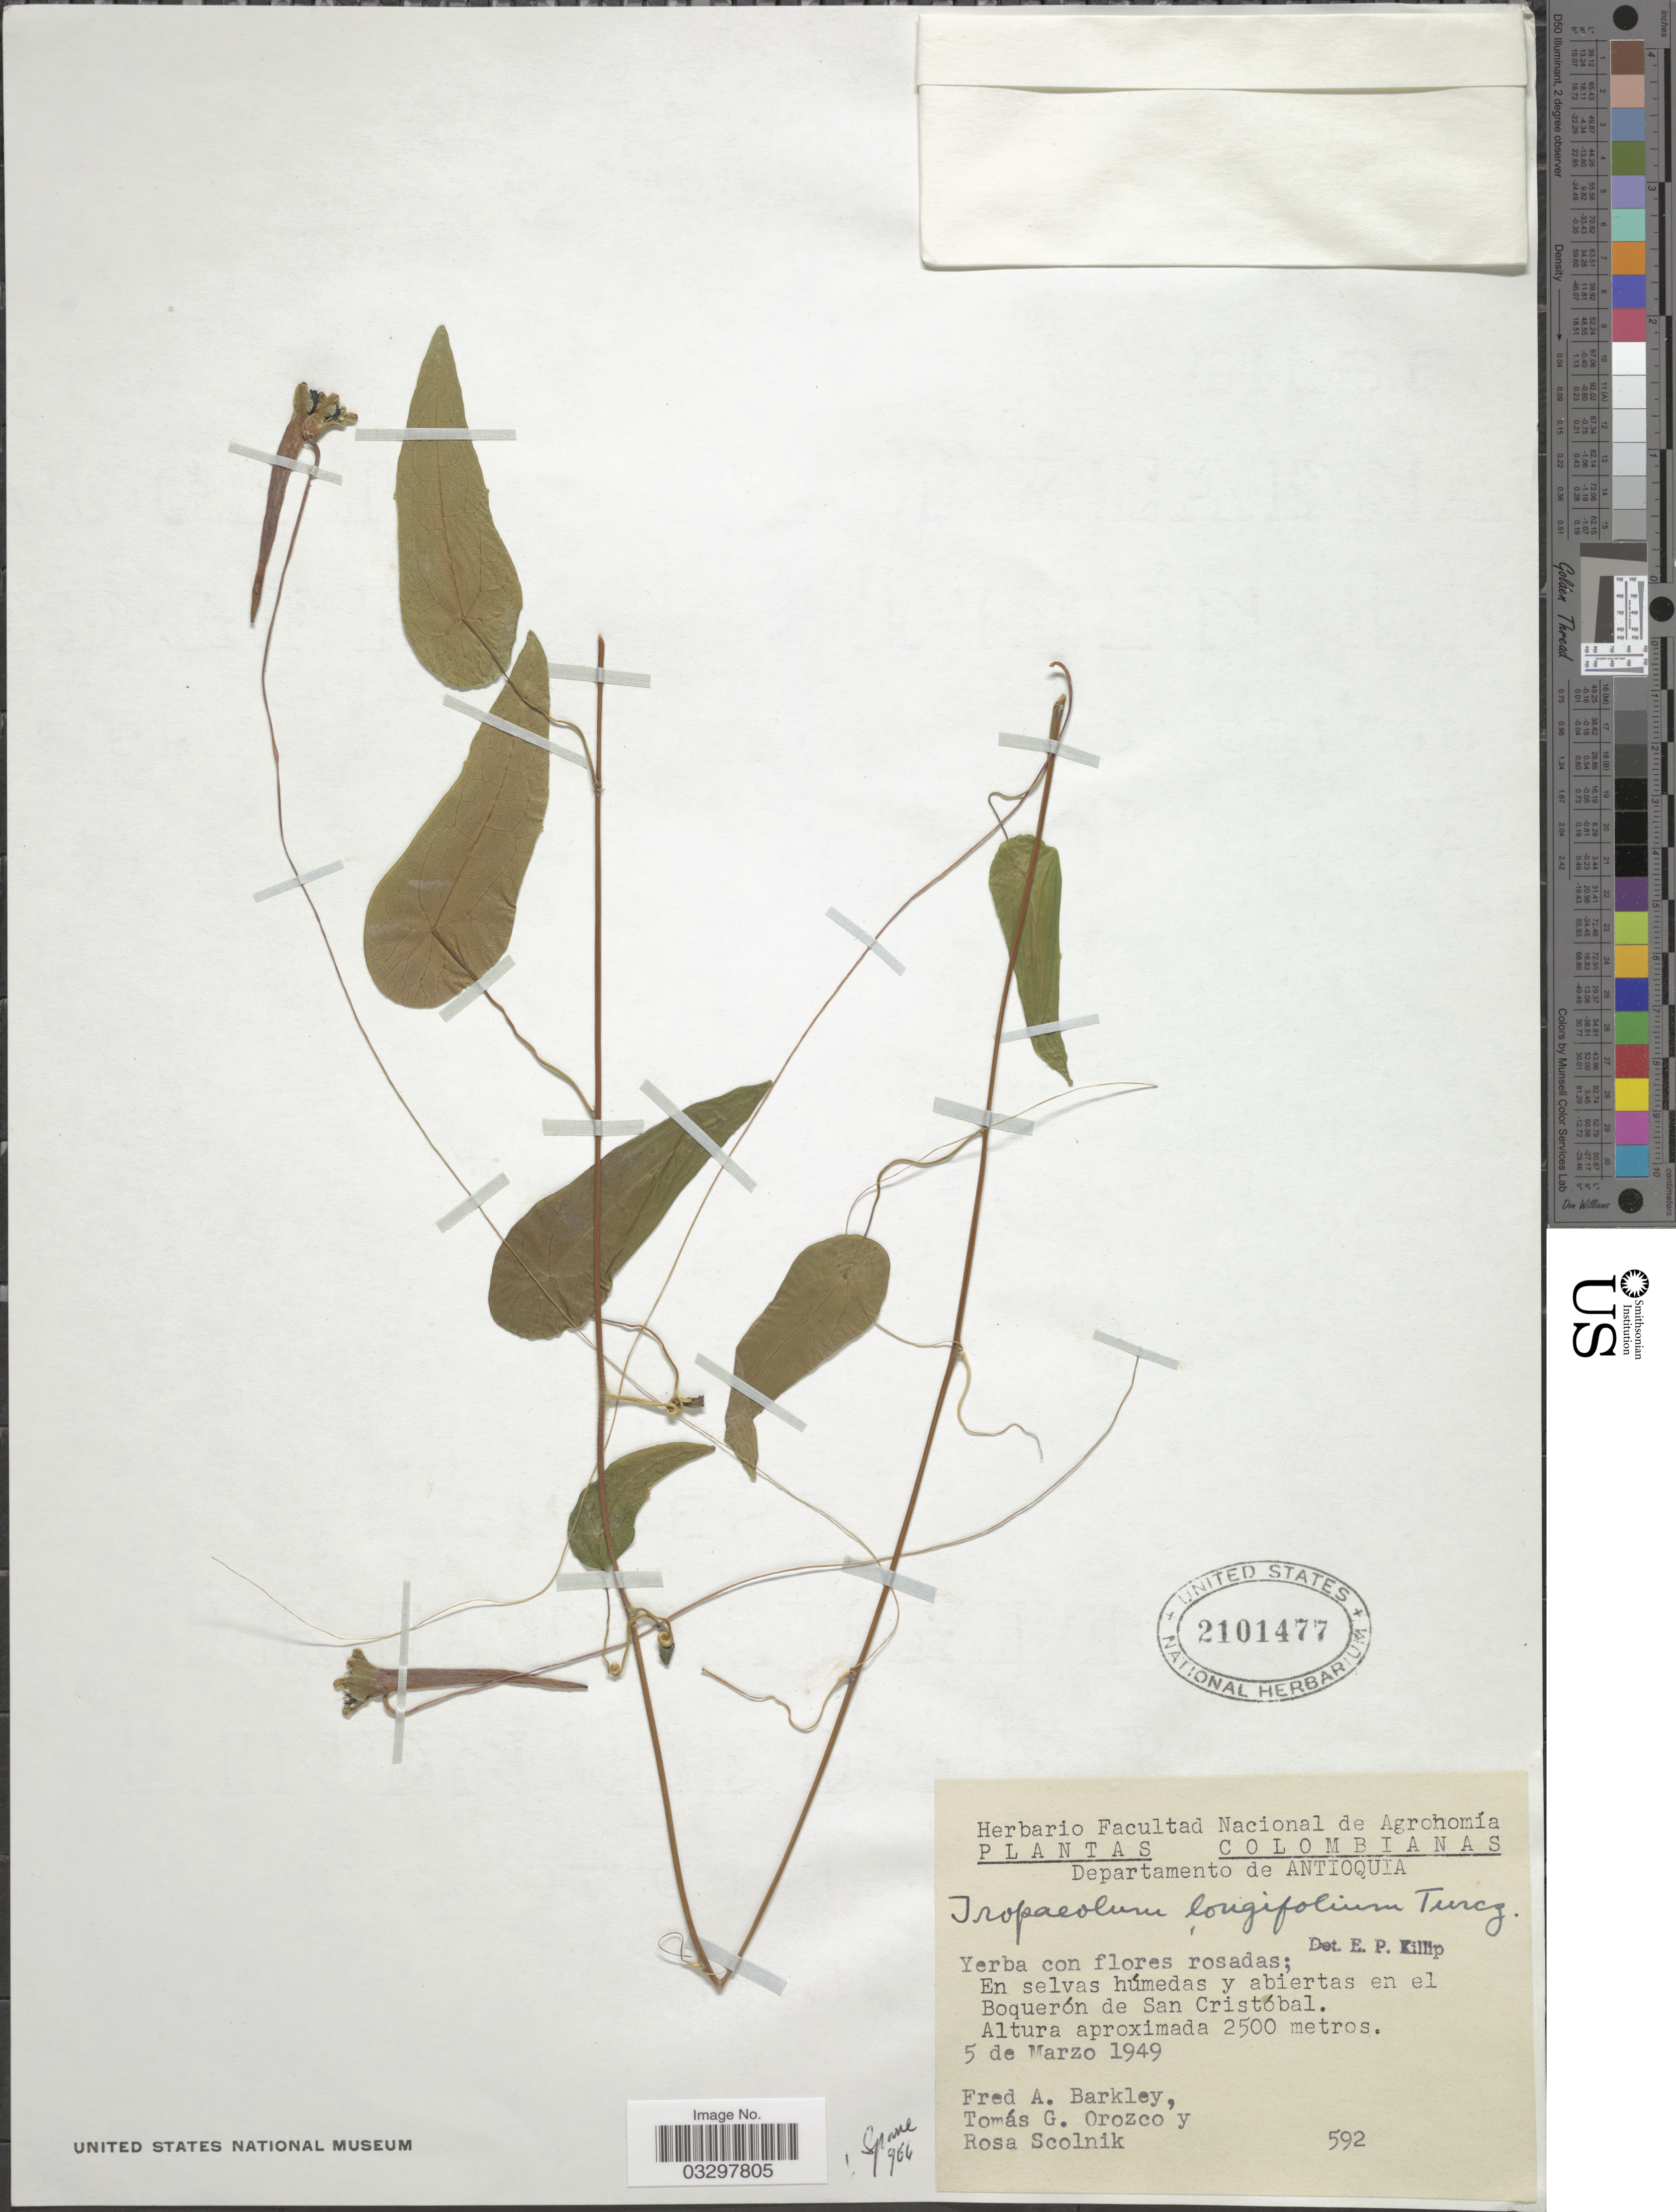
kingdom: Plantae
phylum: Tracheophyta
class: Magnoliopsida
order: Brassicales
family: Tropaeolaceae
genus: Tropaeolum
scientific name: Tropaeolum longifolium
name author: Turcz.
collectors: F. A. Barkley, T. Orozco & R. Scolnik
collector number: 592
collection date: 1949-03-05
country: Colombia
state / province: Antioquia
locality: Departamento de Antioquia, en selvas húmedas y abiertas en el Boquerón de San Cristóbal.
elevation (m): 2500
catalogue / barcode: US 2101477